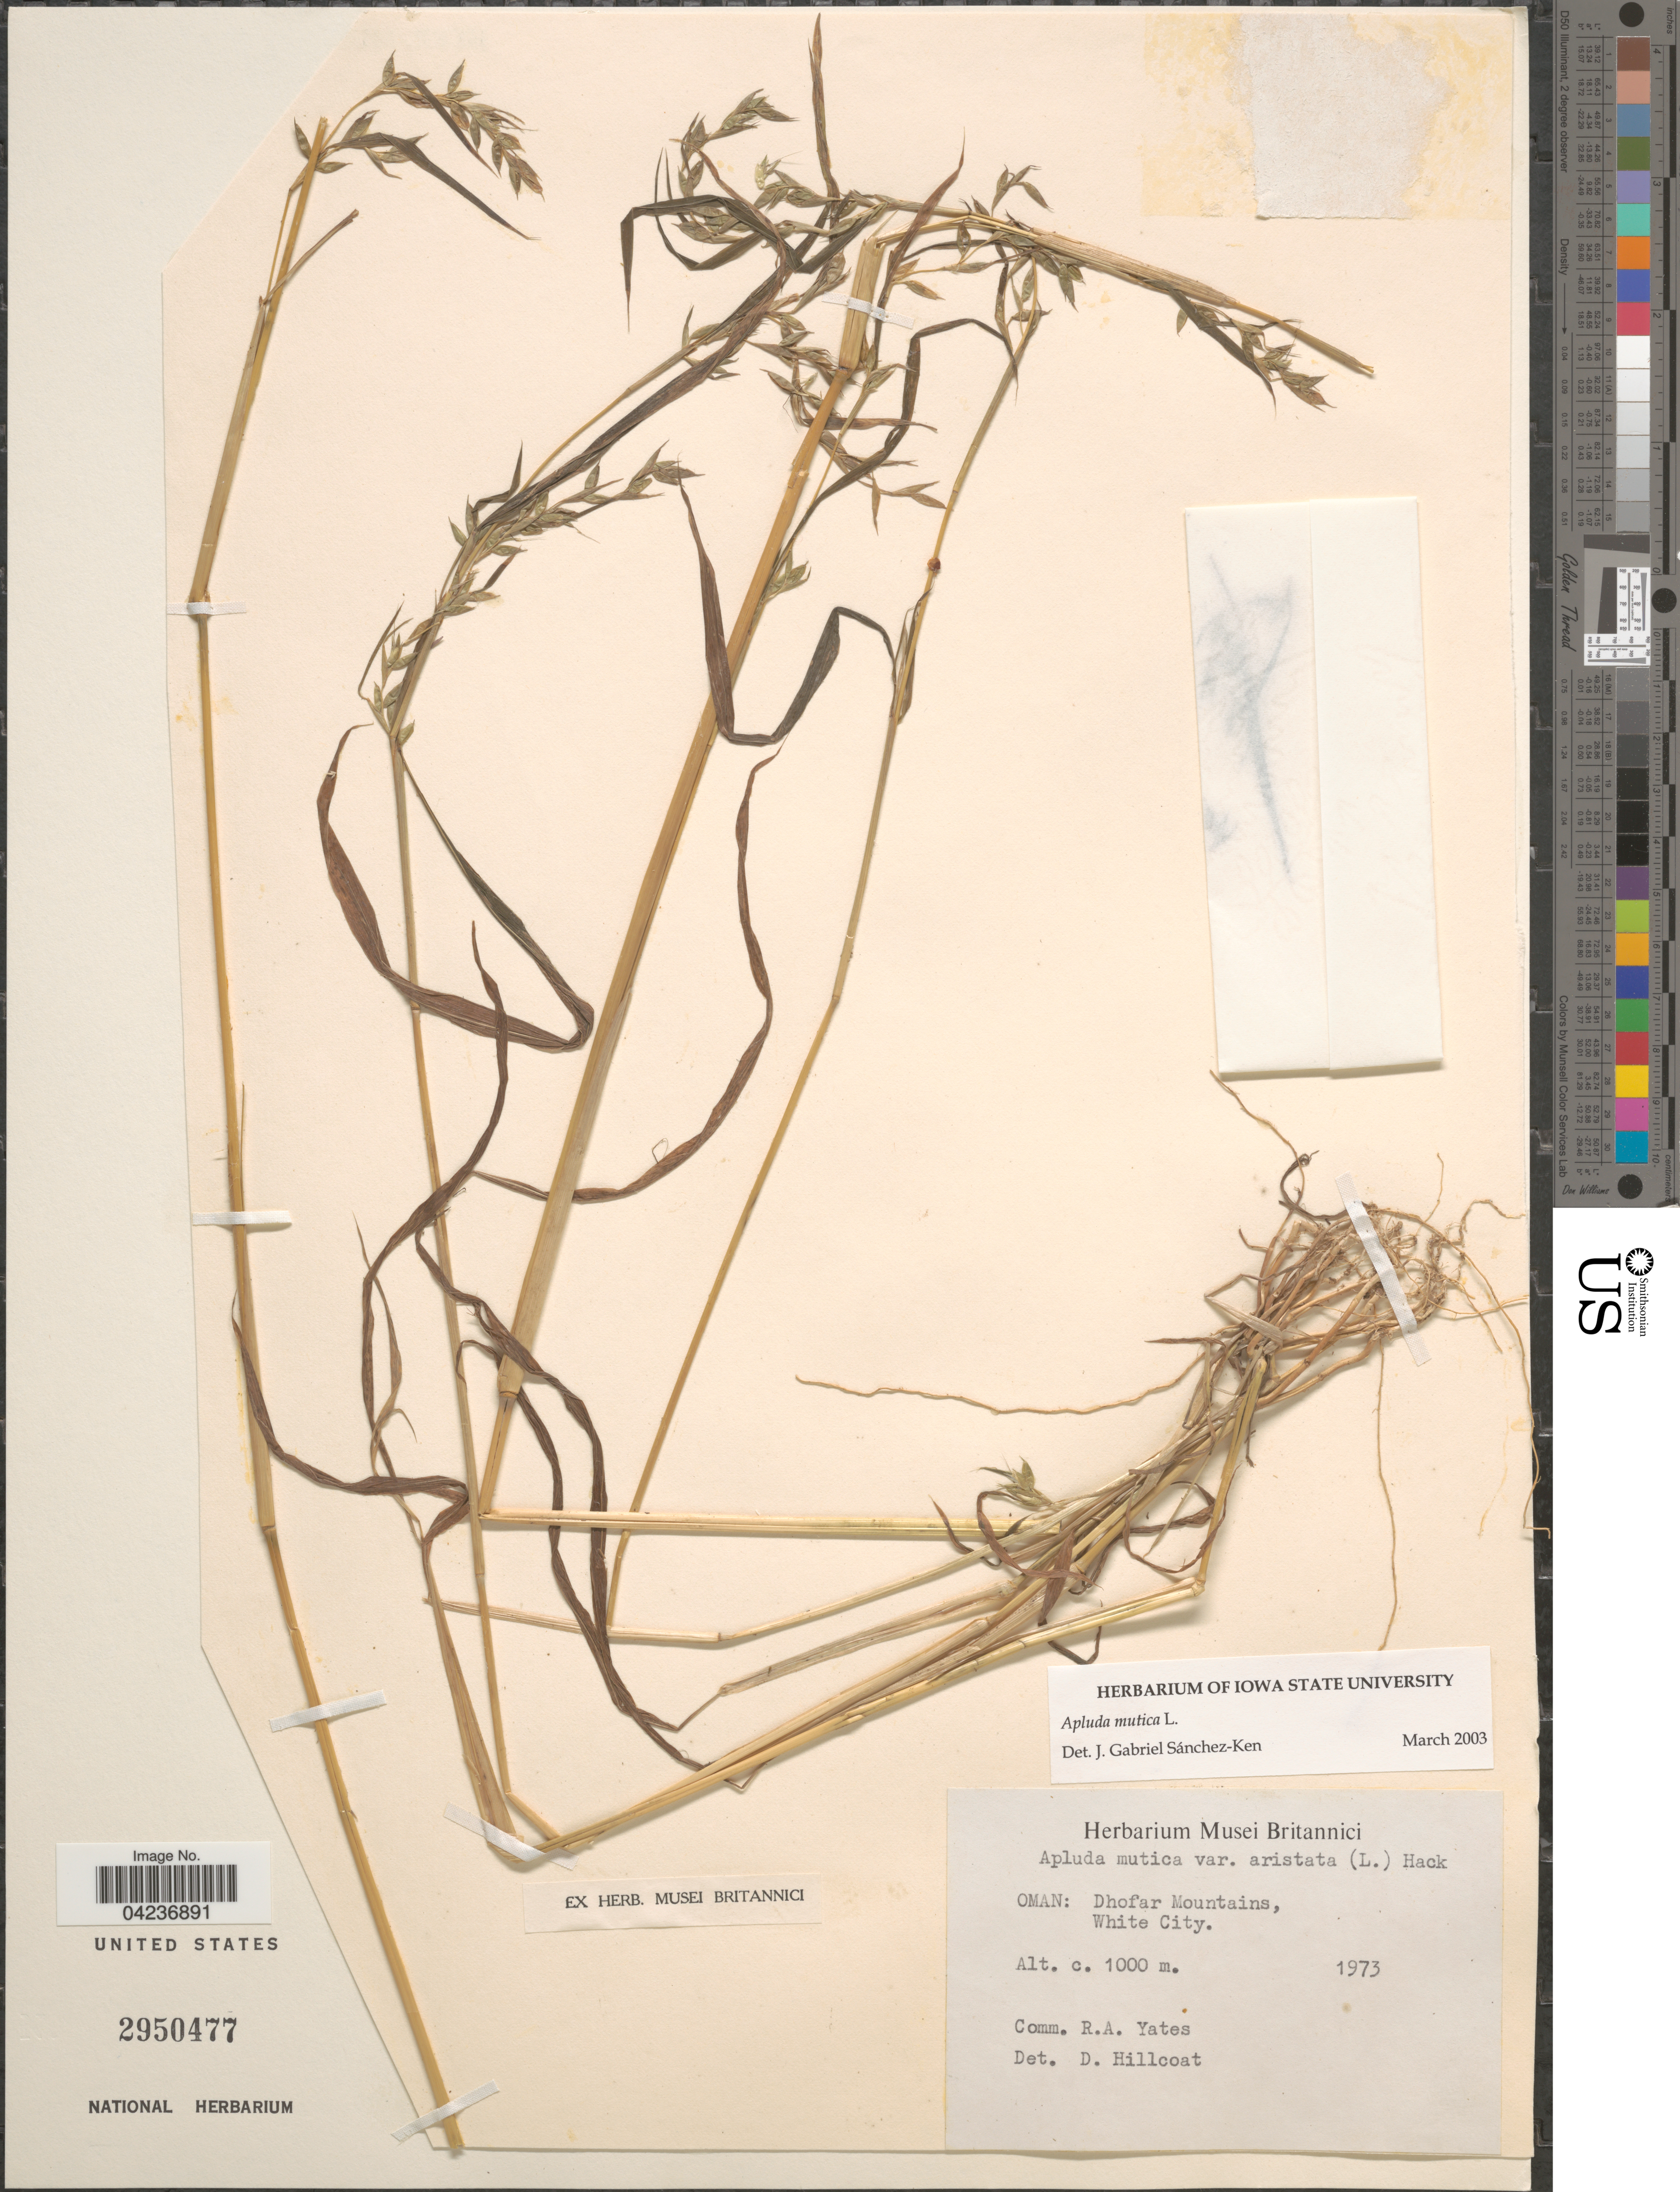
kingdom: Plantae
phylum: Tracheophyta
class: Liliopsida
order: Poales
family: Poaceae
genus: Apluda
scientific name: Apluda mutica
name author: L.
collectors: ex herb. Musei Britannici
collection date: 1973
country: Oman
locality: Dhofar Mountains, White City.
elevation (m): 1000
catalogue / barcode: US 2950477